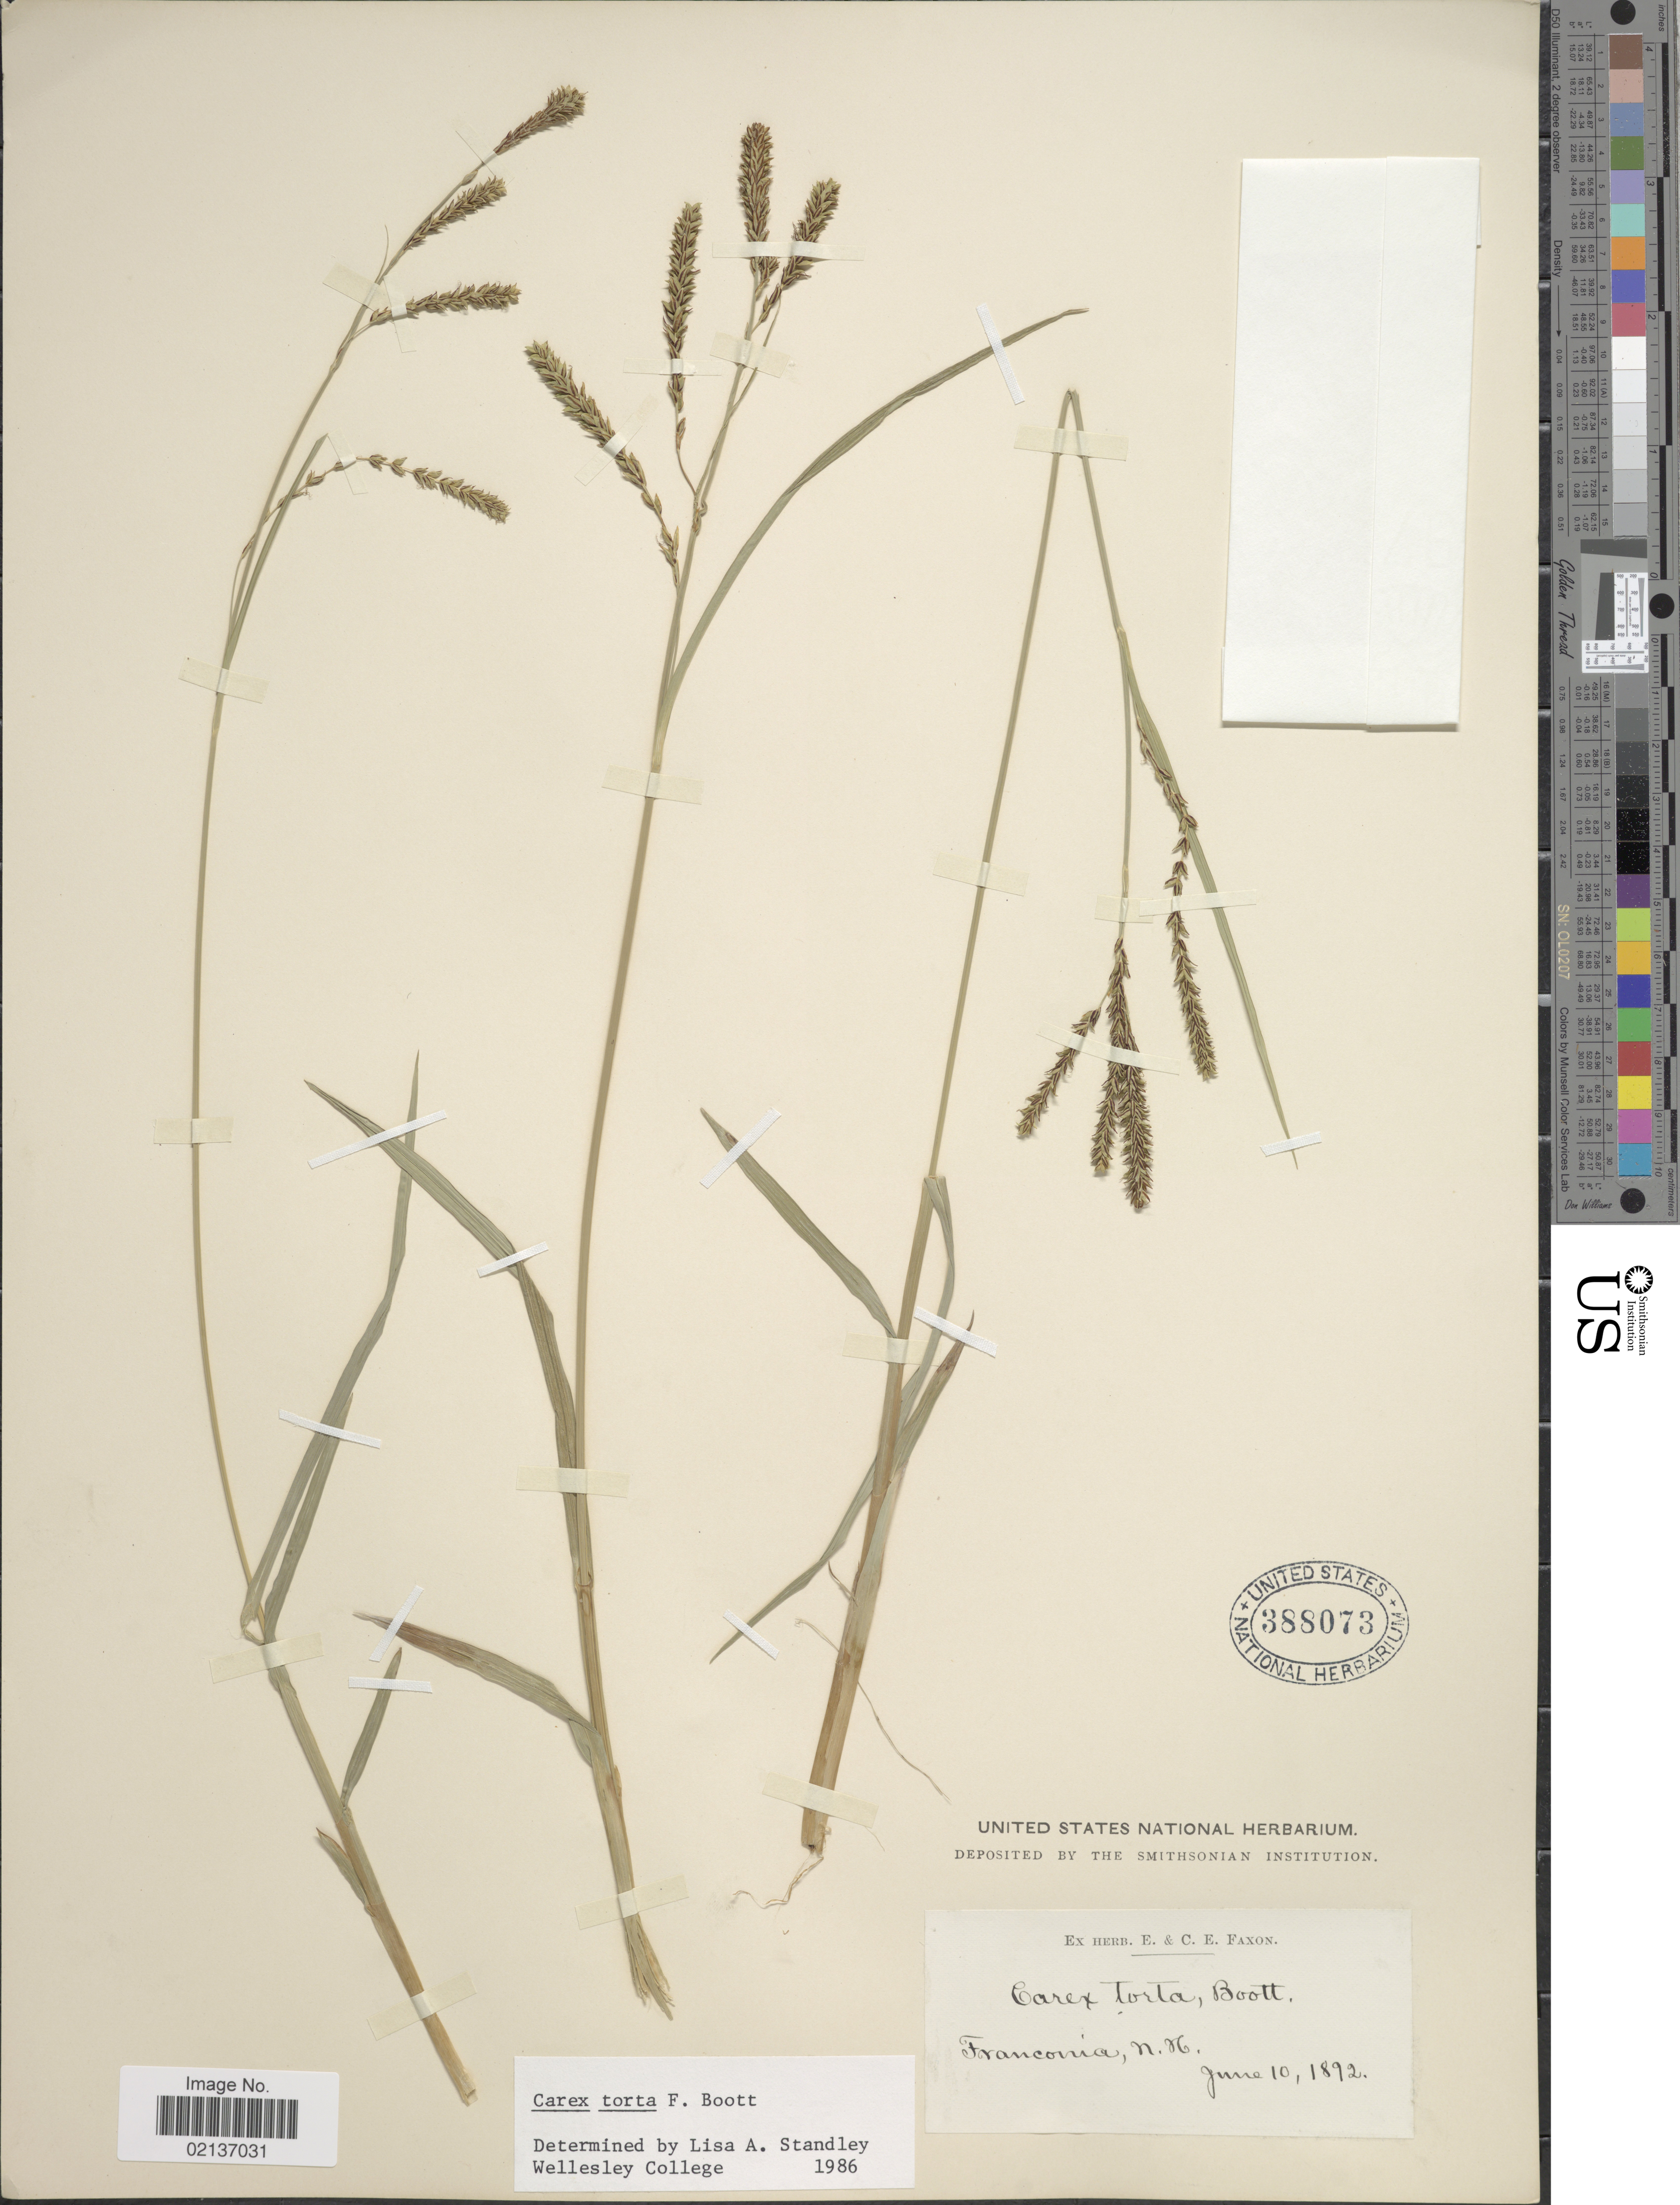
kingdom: Plantae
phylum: Tracheophyta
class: Liliopsida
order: Poales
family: Cyperaceae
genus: Carex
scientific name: Carex torta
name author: Boott ex Tuck.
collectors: ex herb. E. & C.E. Faxon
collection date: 1892-06-10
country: United States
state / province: New Hampshire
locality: Franconia, N.H.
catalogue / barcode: US 388073